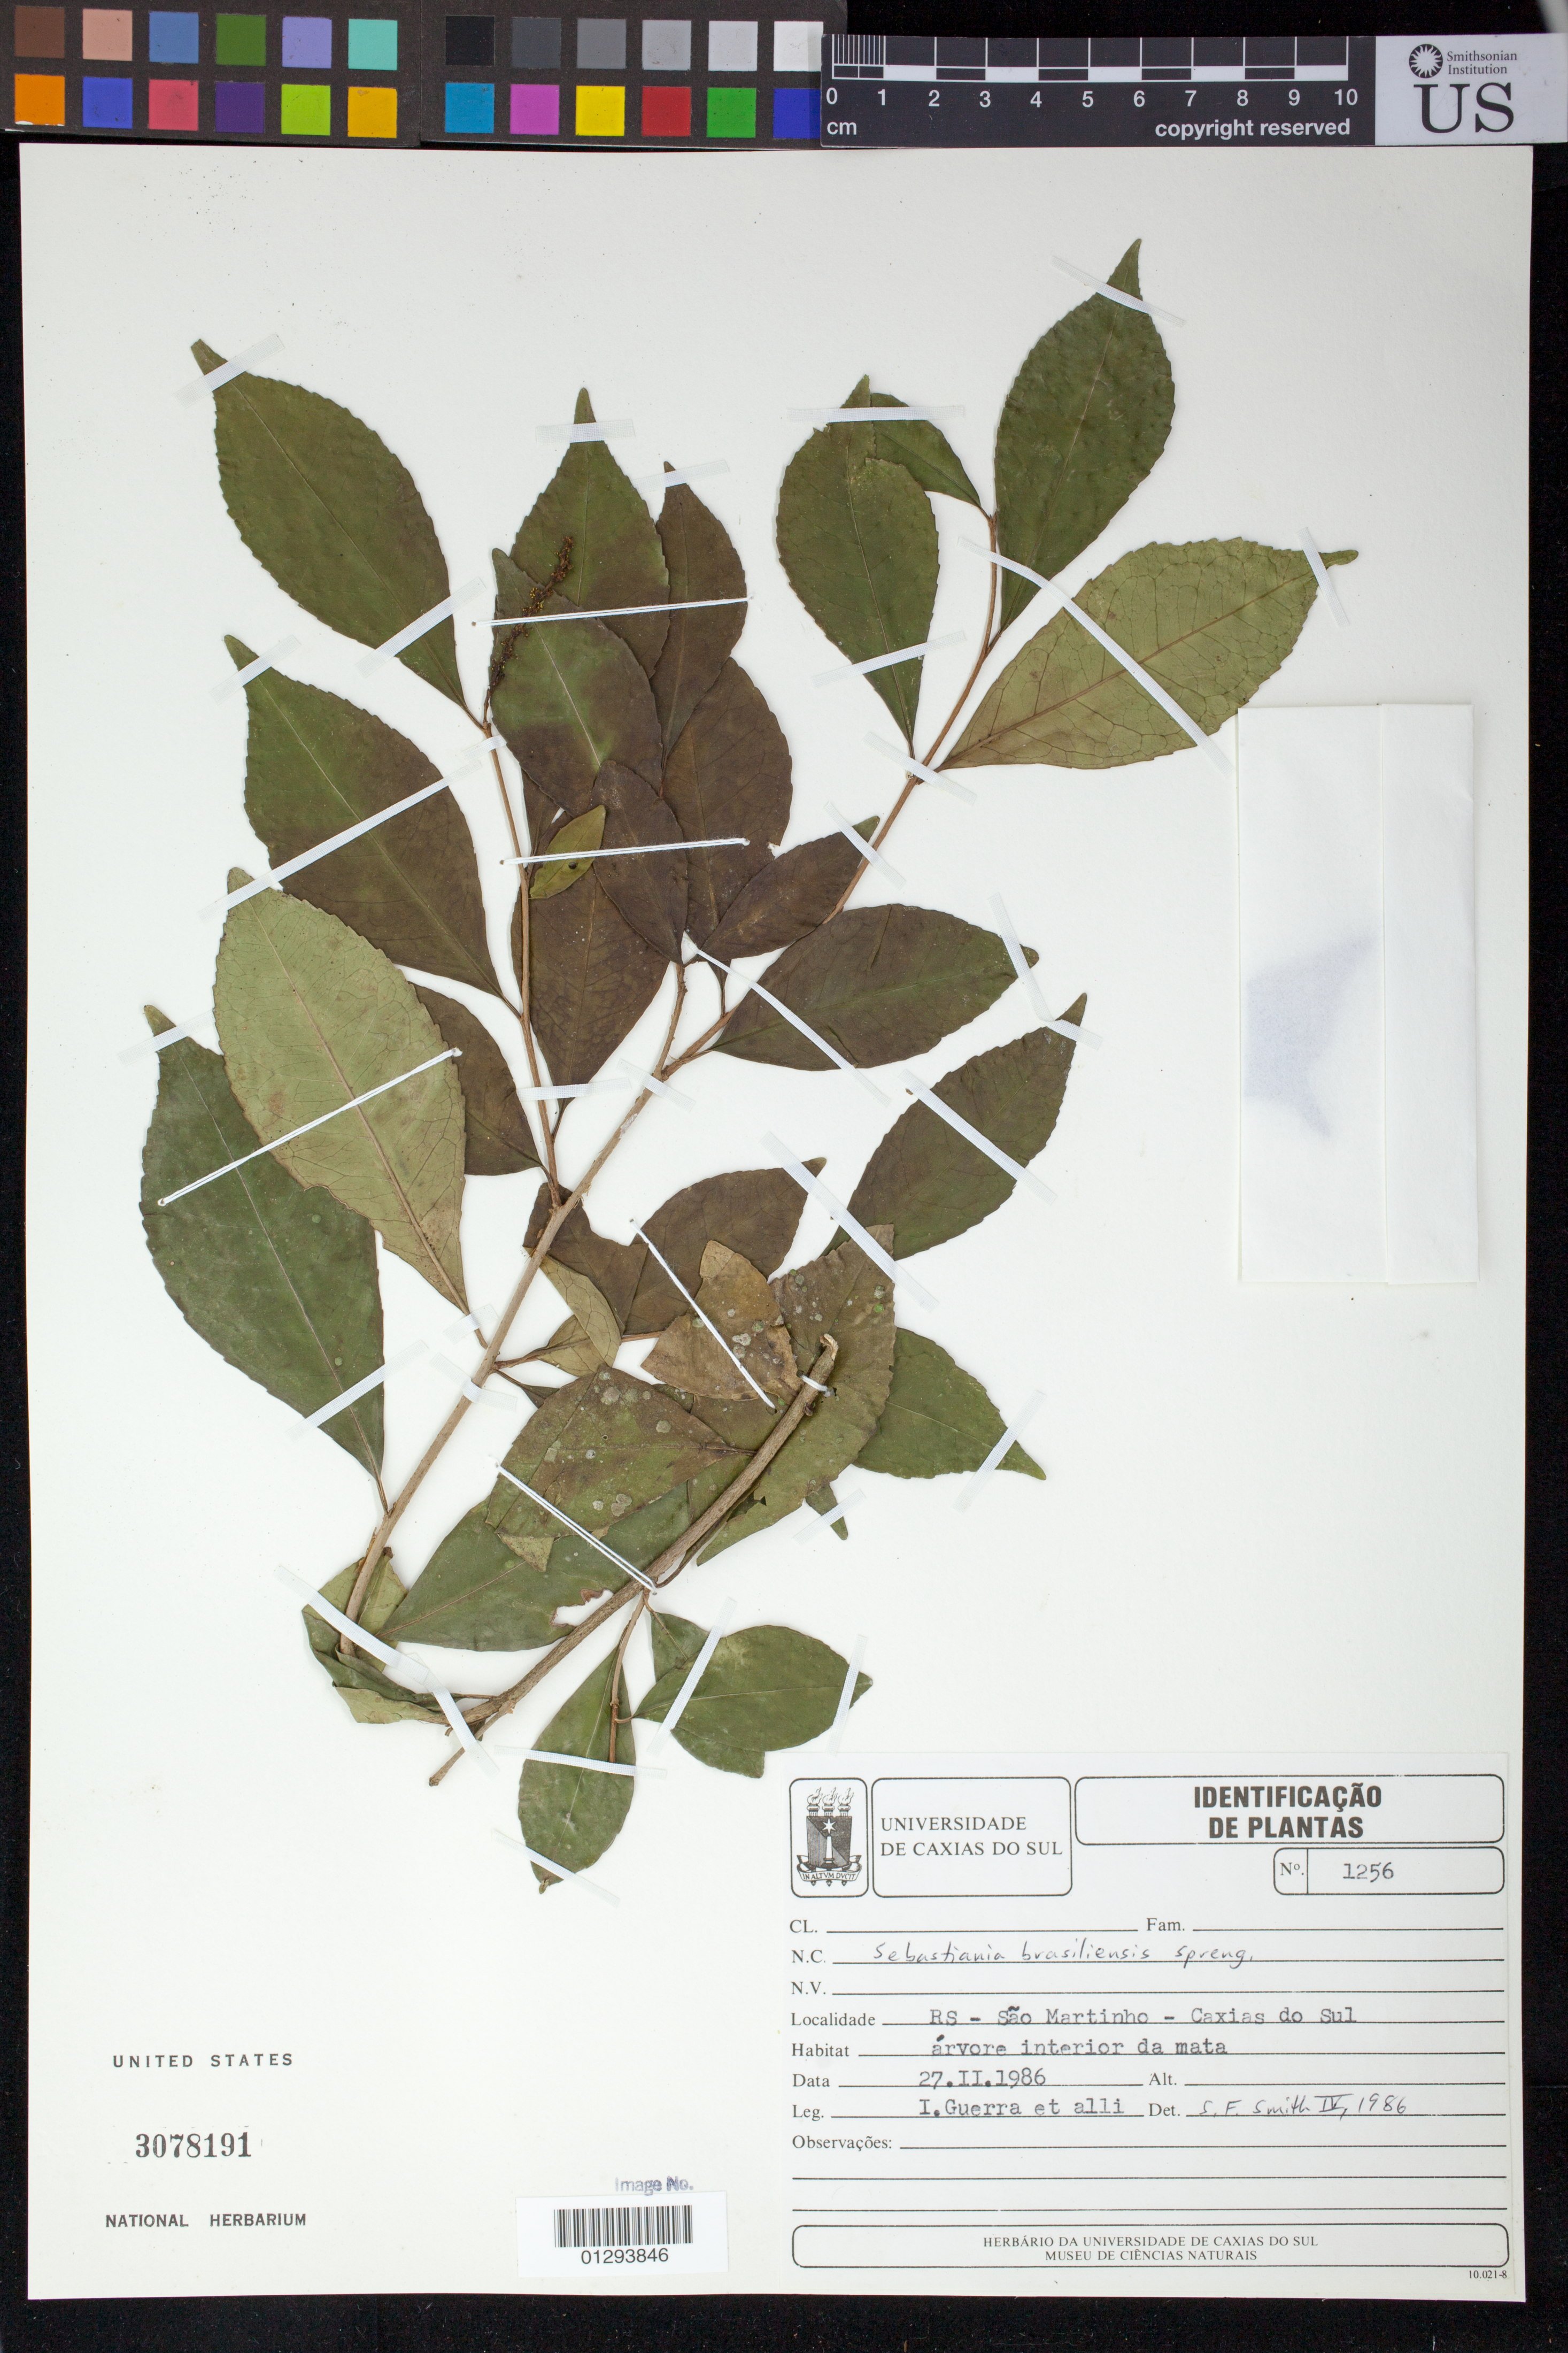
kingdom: Plantae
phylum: Tracheophyta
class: Magnoliopsida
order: Malpighiales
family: Euphorbiaceae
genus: Sebastiania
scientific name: Sebastiania brasiliensis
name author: Spreng.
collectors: I. Guerra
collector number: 1256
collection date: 1986-02-27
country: Brazil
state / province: Rio Grande do Sul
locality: Sao Martinho, Caxias do Sul.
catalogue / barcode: US 3078191